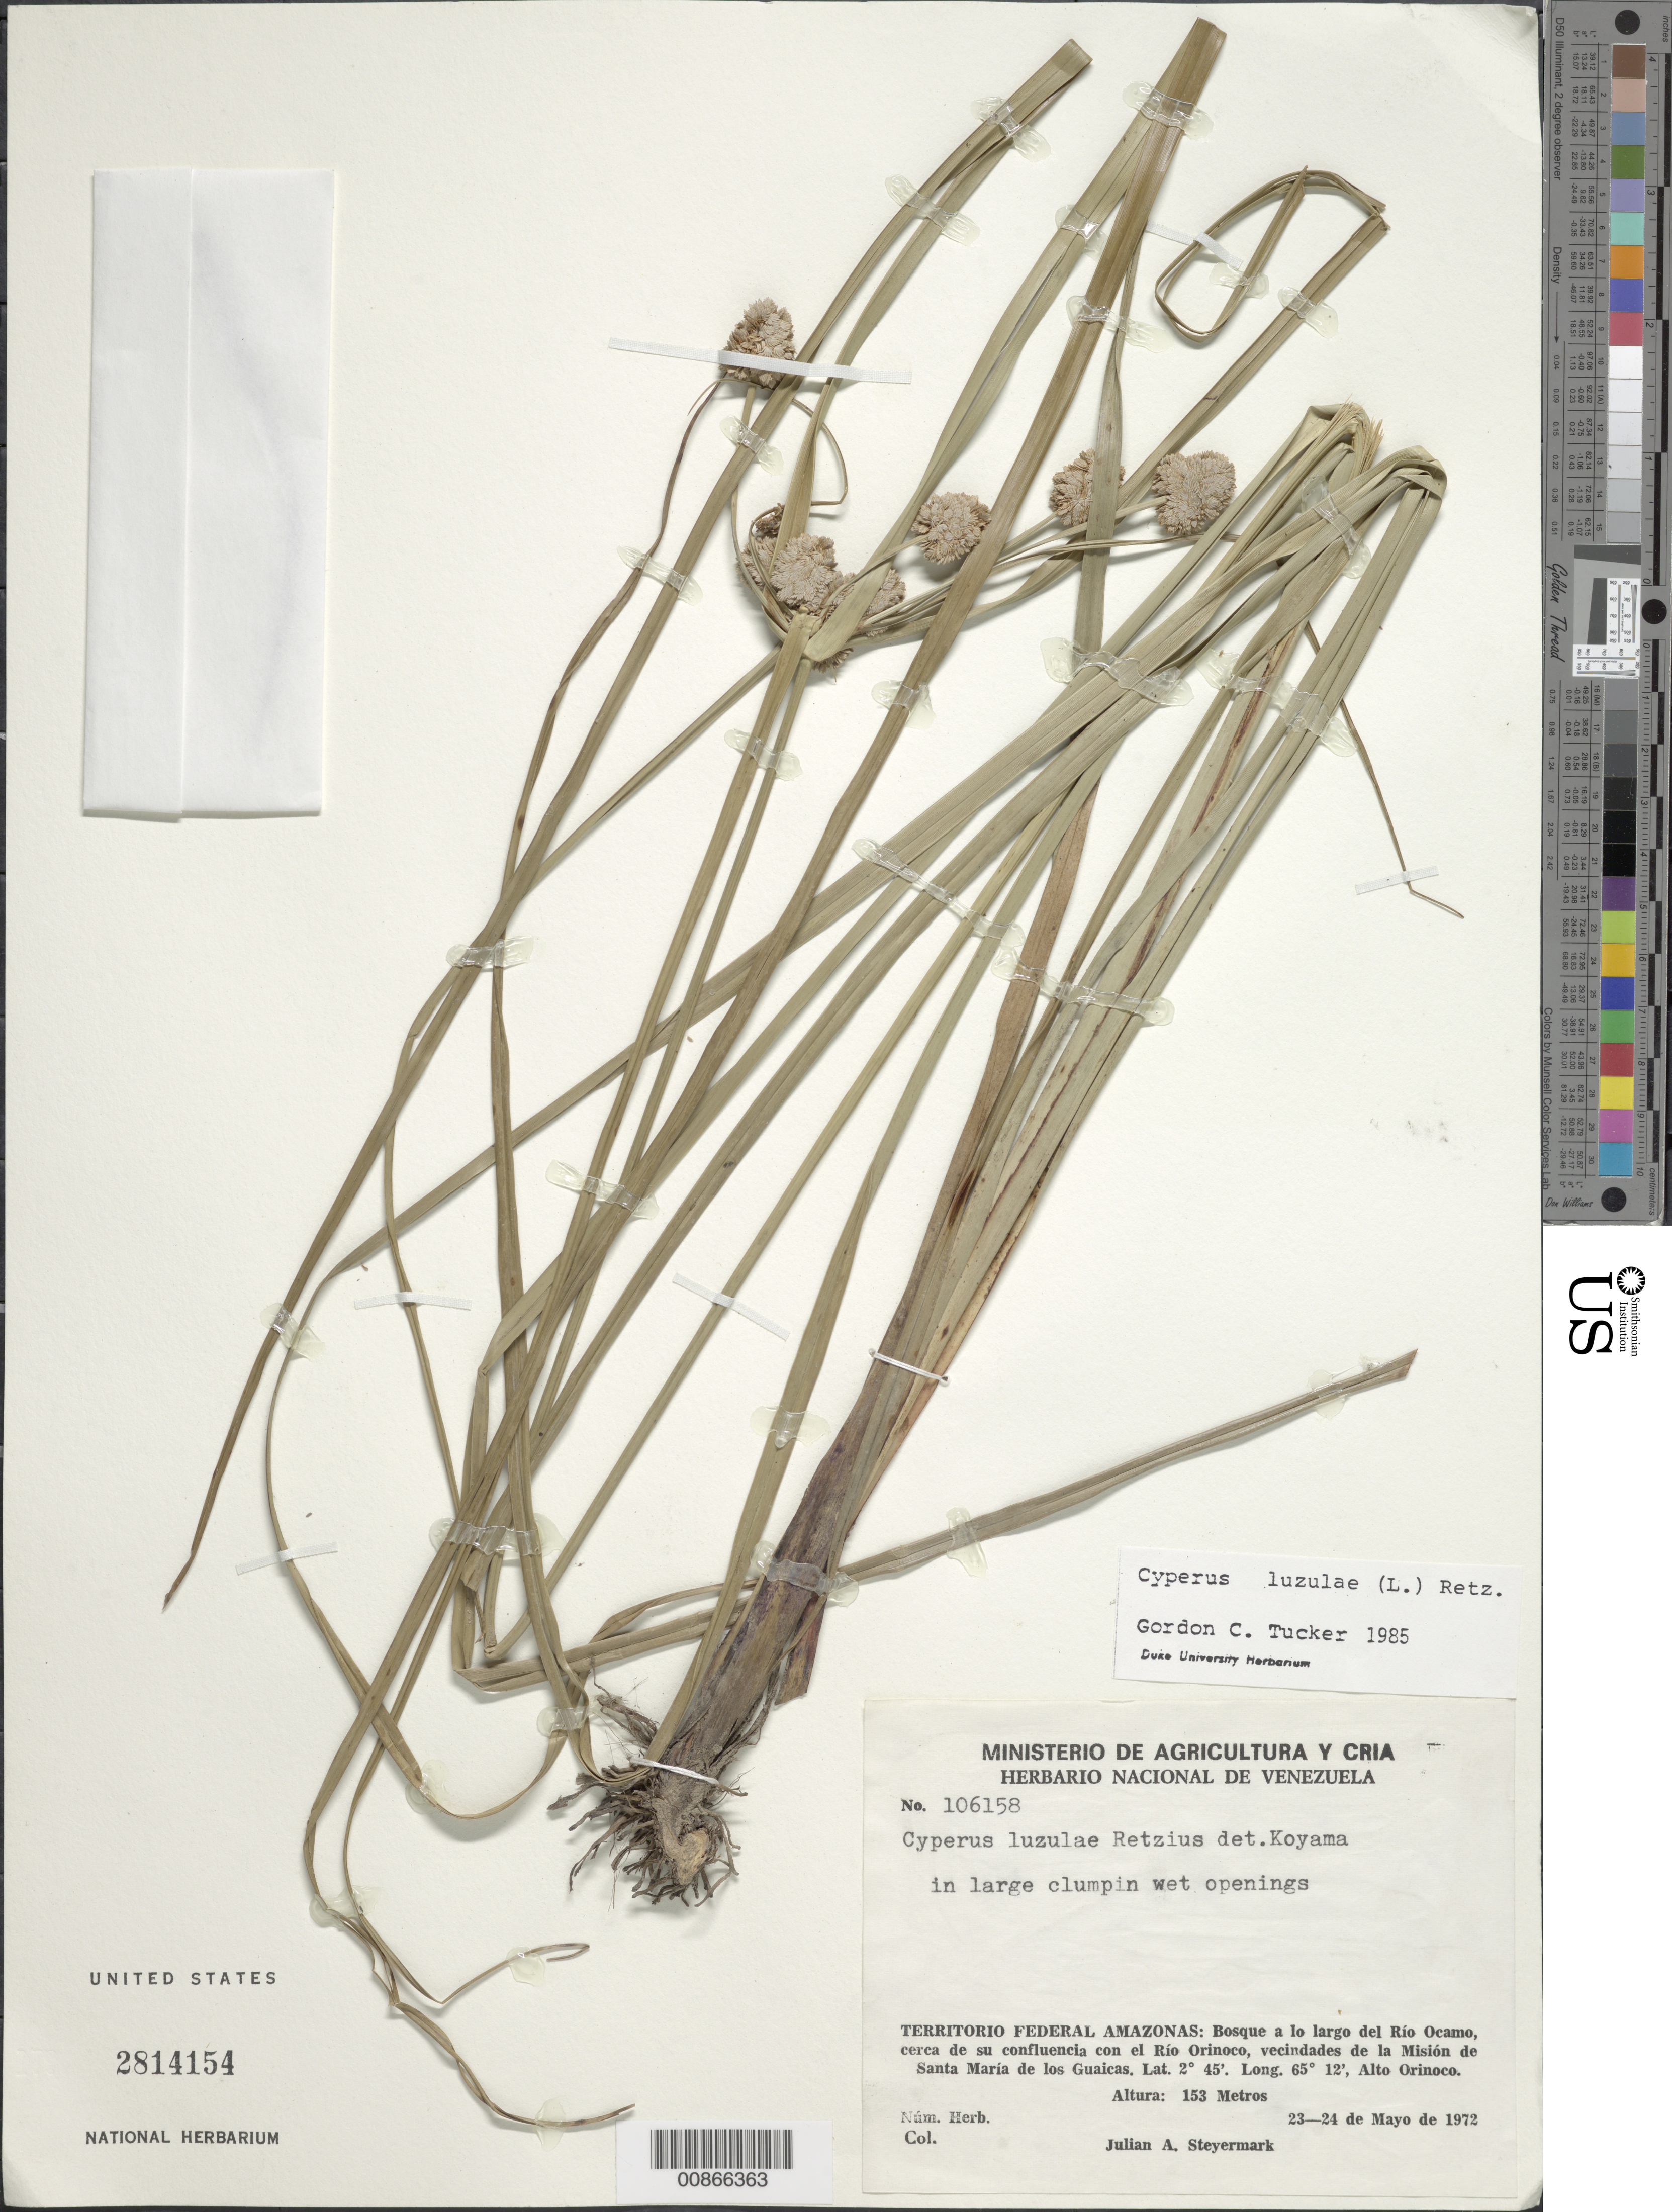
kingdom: Plantae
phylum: Tracheophyta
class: Liliopsida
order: Poales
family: Cyperaceae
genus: Cyperus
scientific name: Cyperus luzulae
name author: (L.) Rottb. ex Retz.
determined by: Tucker, G. C.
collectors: J. Steyermark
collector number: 106158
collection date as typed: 23-May-72 to 24-May-72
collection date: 1972-05-23/1972-05-24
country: Venezuela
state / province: Amazonas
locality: Río Ocamo, near confluence with Río Orinoco, vic of Misión de Santa María de los Guaicas; Alto Orinoco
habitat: Forest along river; in large clump in wet openings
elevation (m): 153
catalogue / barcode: US 106158